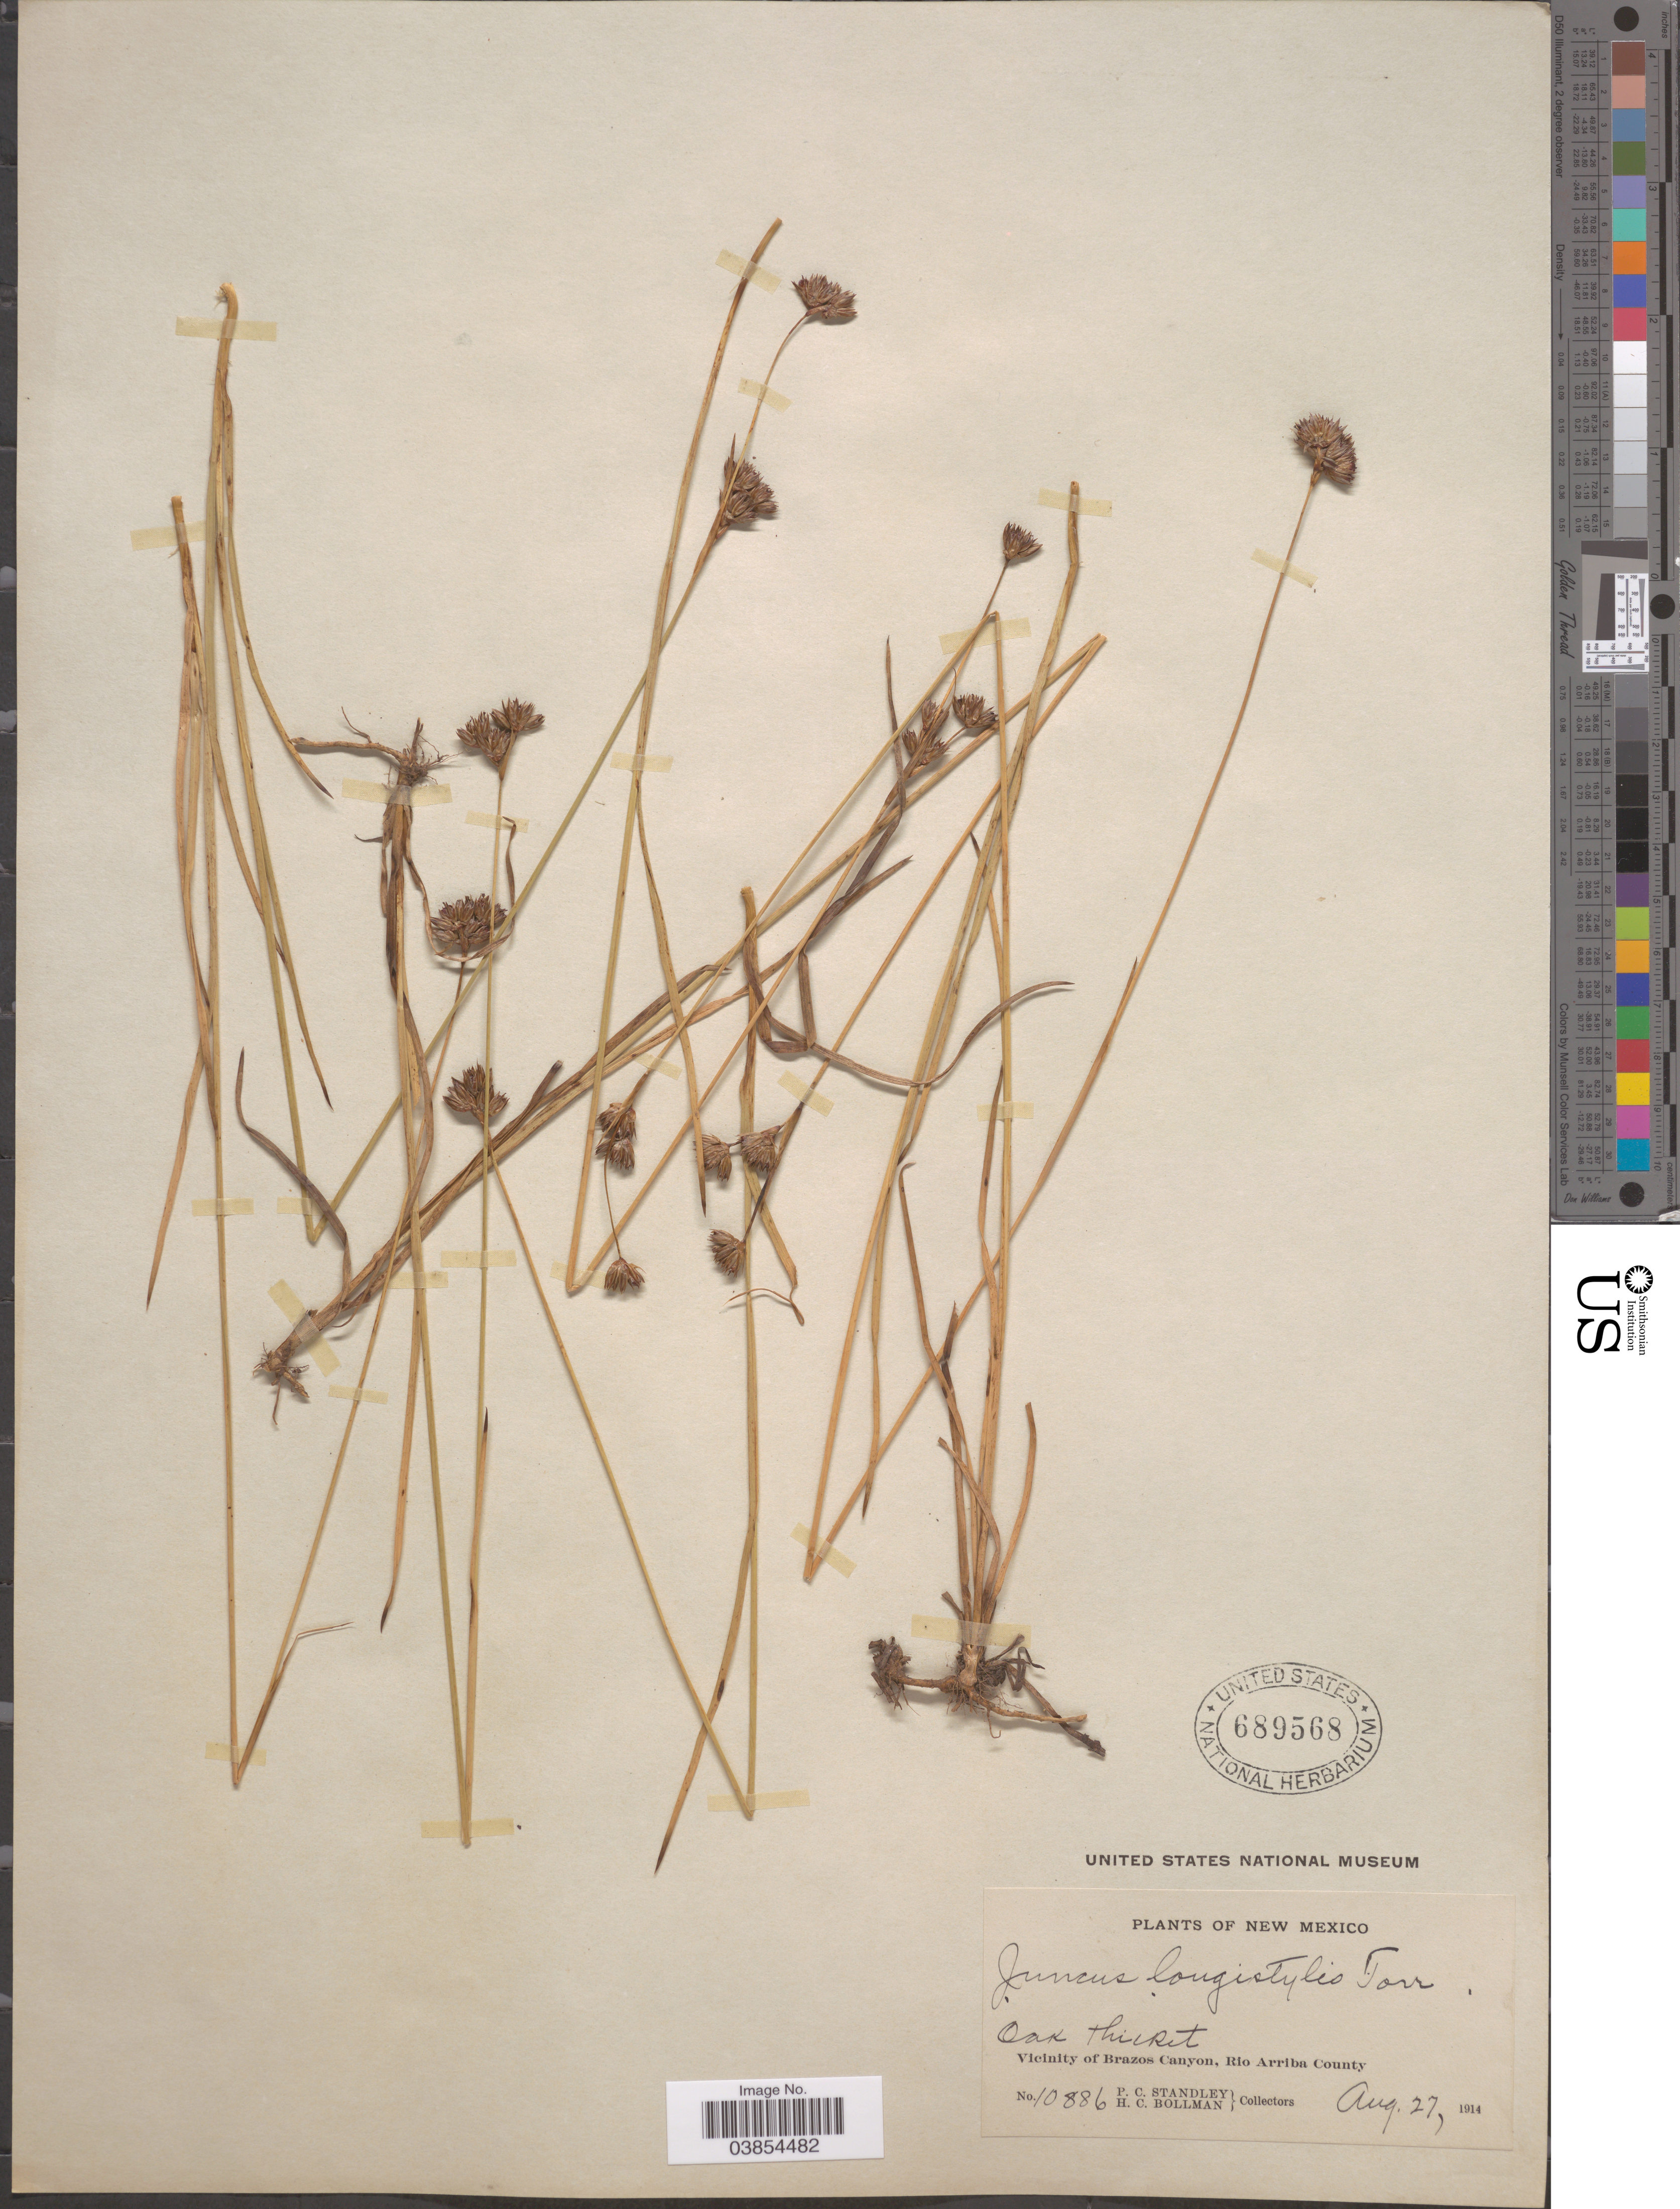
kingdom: Plantae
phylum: Tracheophyta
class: Liliopsida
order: Poales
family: Juncaceae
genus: Juncus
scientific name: Juncus longistylis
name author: Torr.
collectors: P. C. Standley & H. C. Bollman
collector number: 10886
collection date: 1914-08-27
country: United States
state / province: New Mexico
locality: Oak thicket, Vicinity of Brazos Canyon, Rio Arriba County.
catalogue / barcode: US 689568